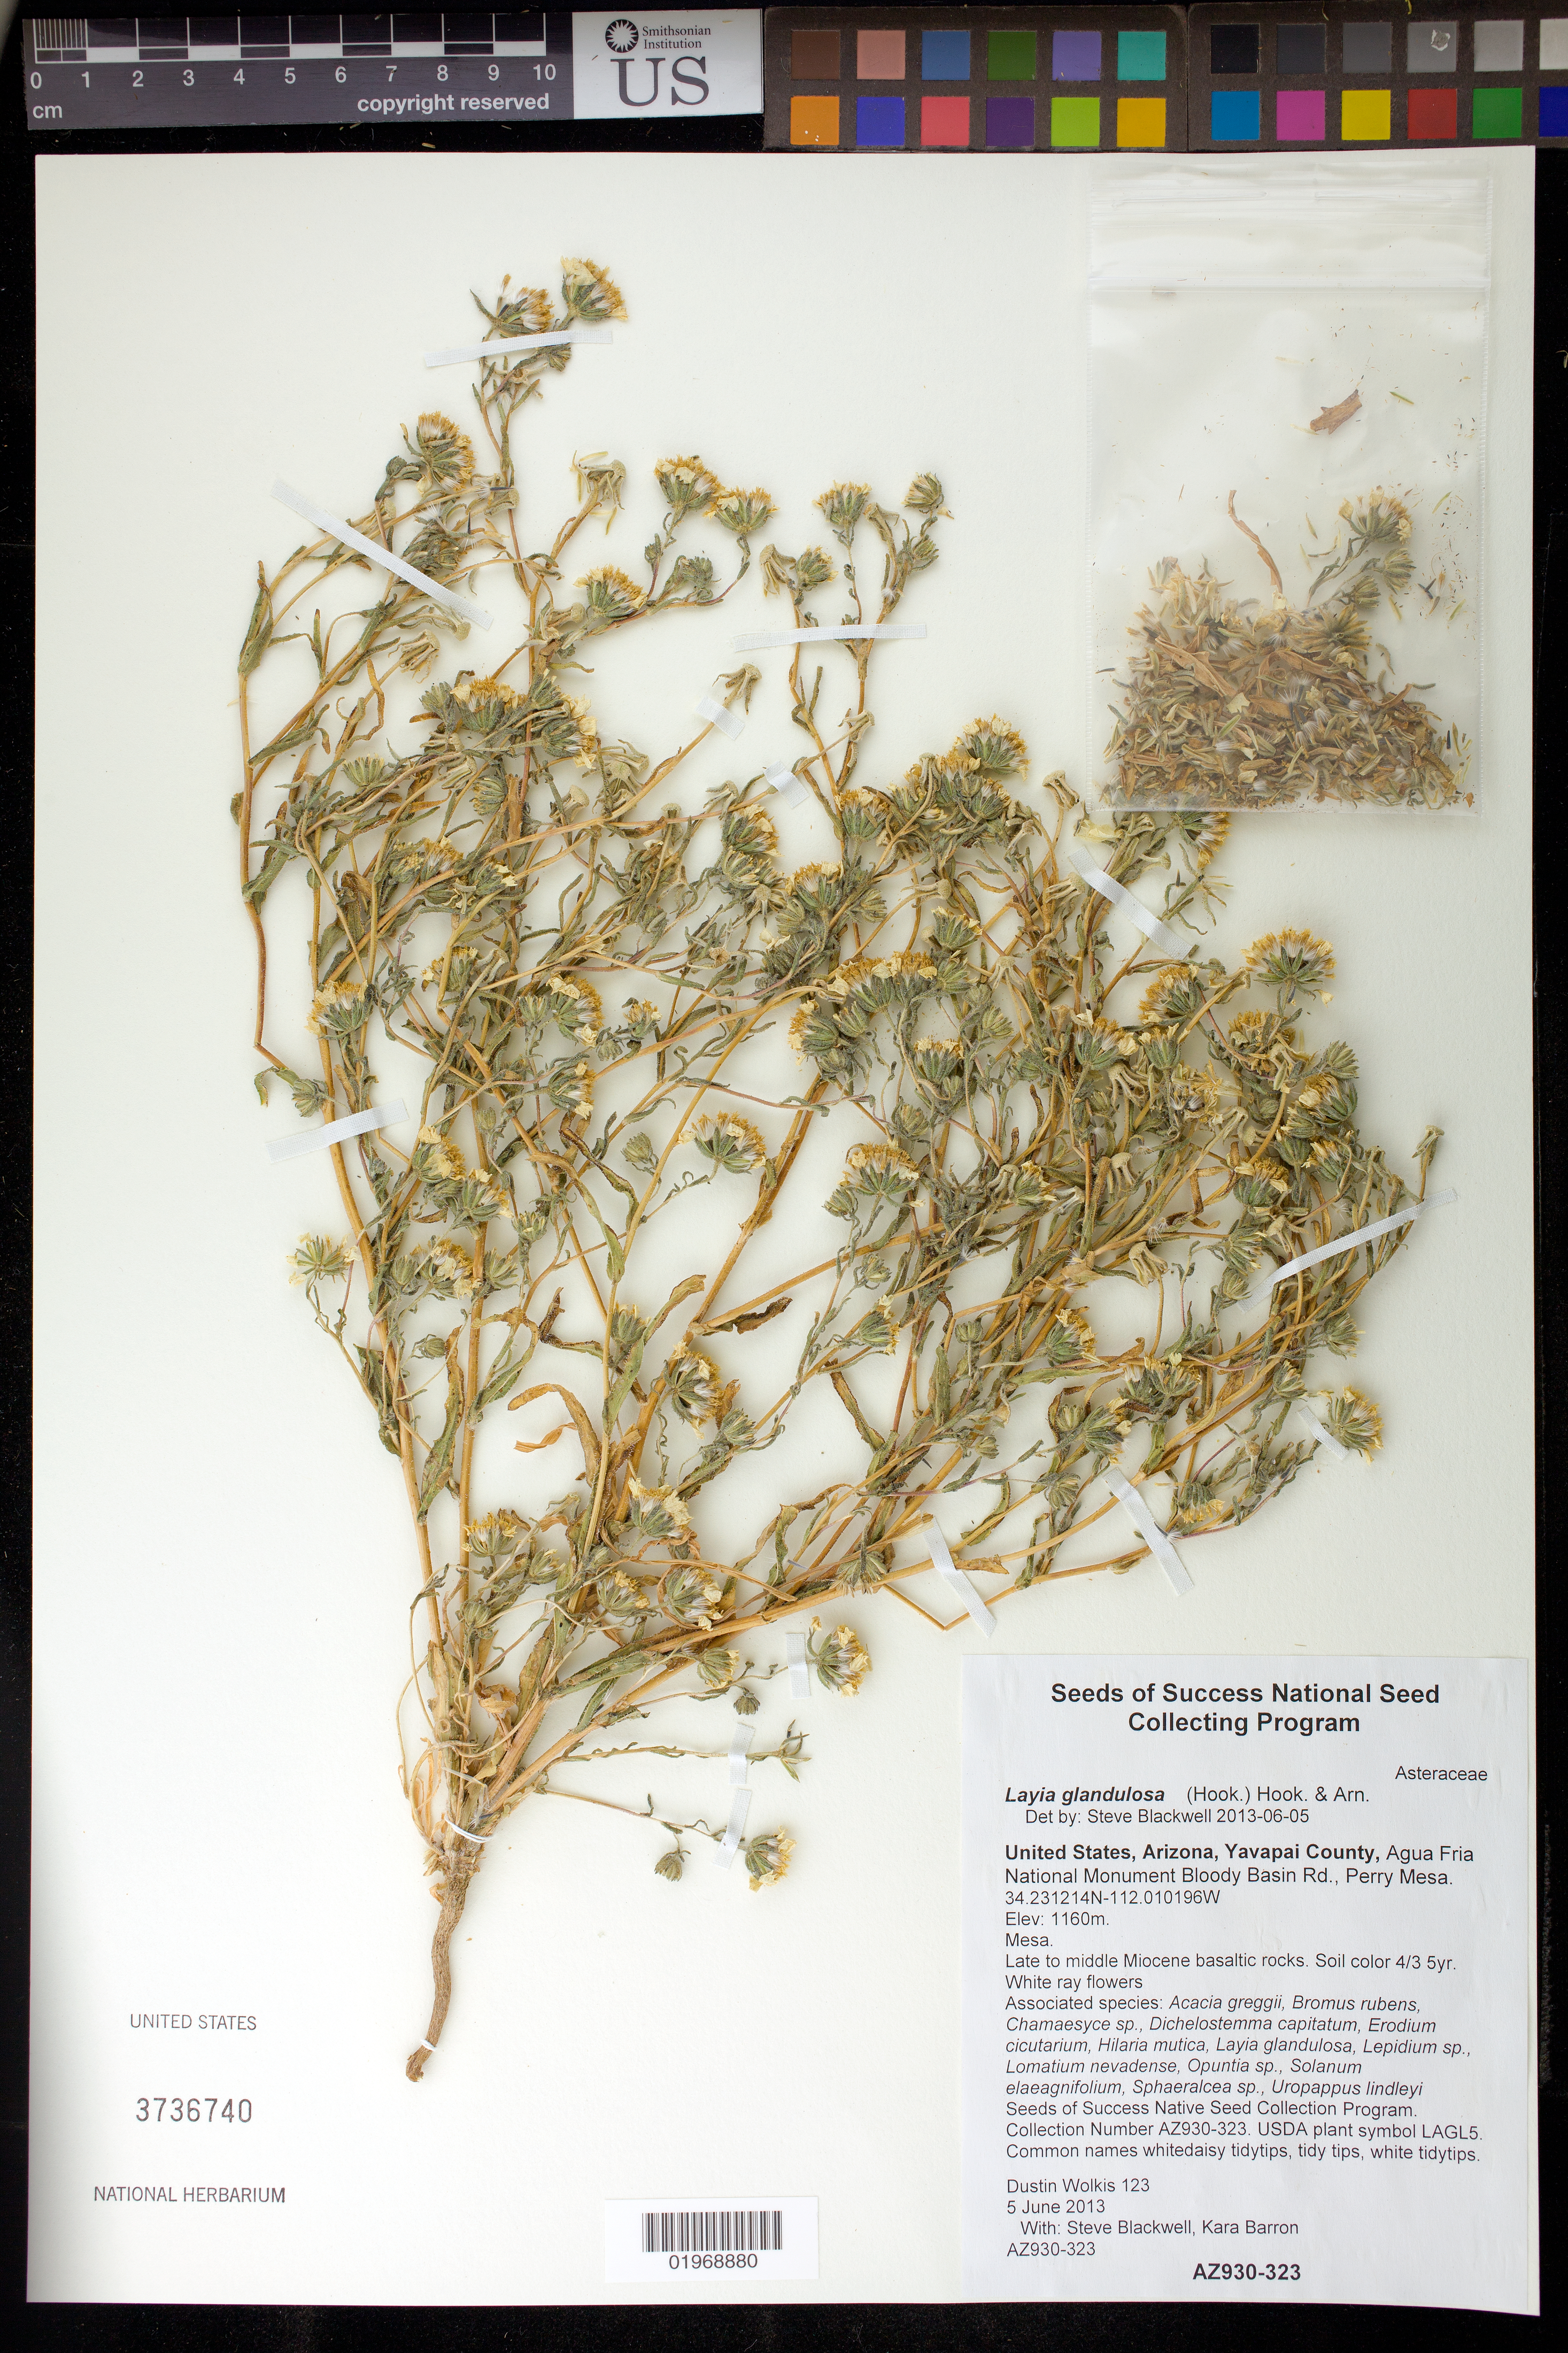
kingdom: Plantae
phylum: Tracheophyta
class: Magnoliopsida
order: Asterales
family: Asteraceae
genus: Layia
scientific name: Layia glandulosa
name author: Hook. & Arn.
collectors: D. Wolkis, S. Blackwell & K. Barron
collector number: AZ930-323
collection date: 2013-06-05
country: United States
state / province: Arizona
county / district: Yavapai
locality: Agua Fria National Monument Bloody Basin Rd., Perry Mesa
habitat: Late to middle Miocene basaltic rocks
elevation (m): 1160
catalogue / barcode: US 3736740